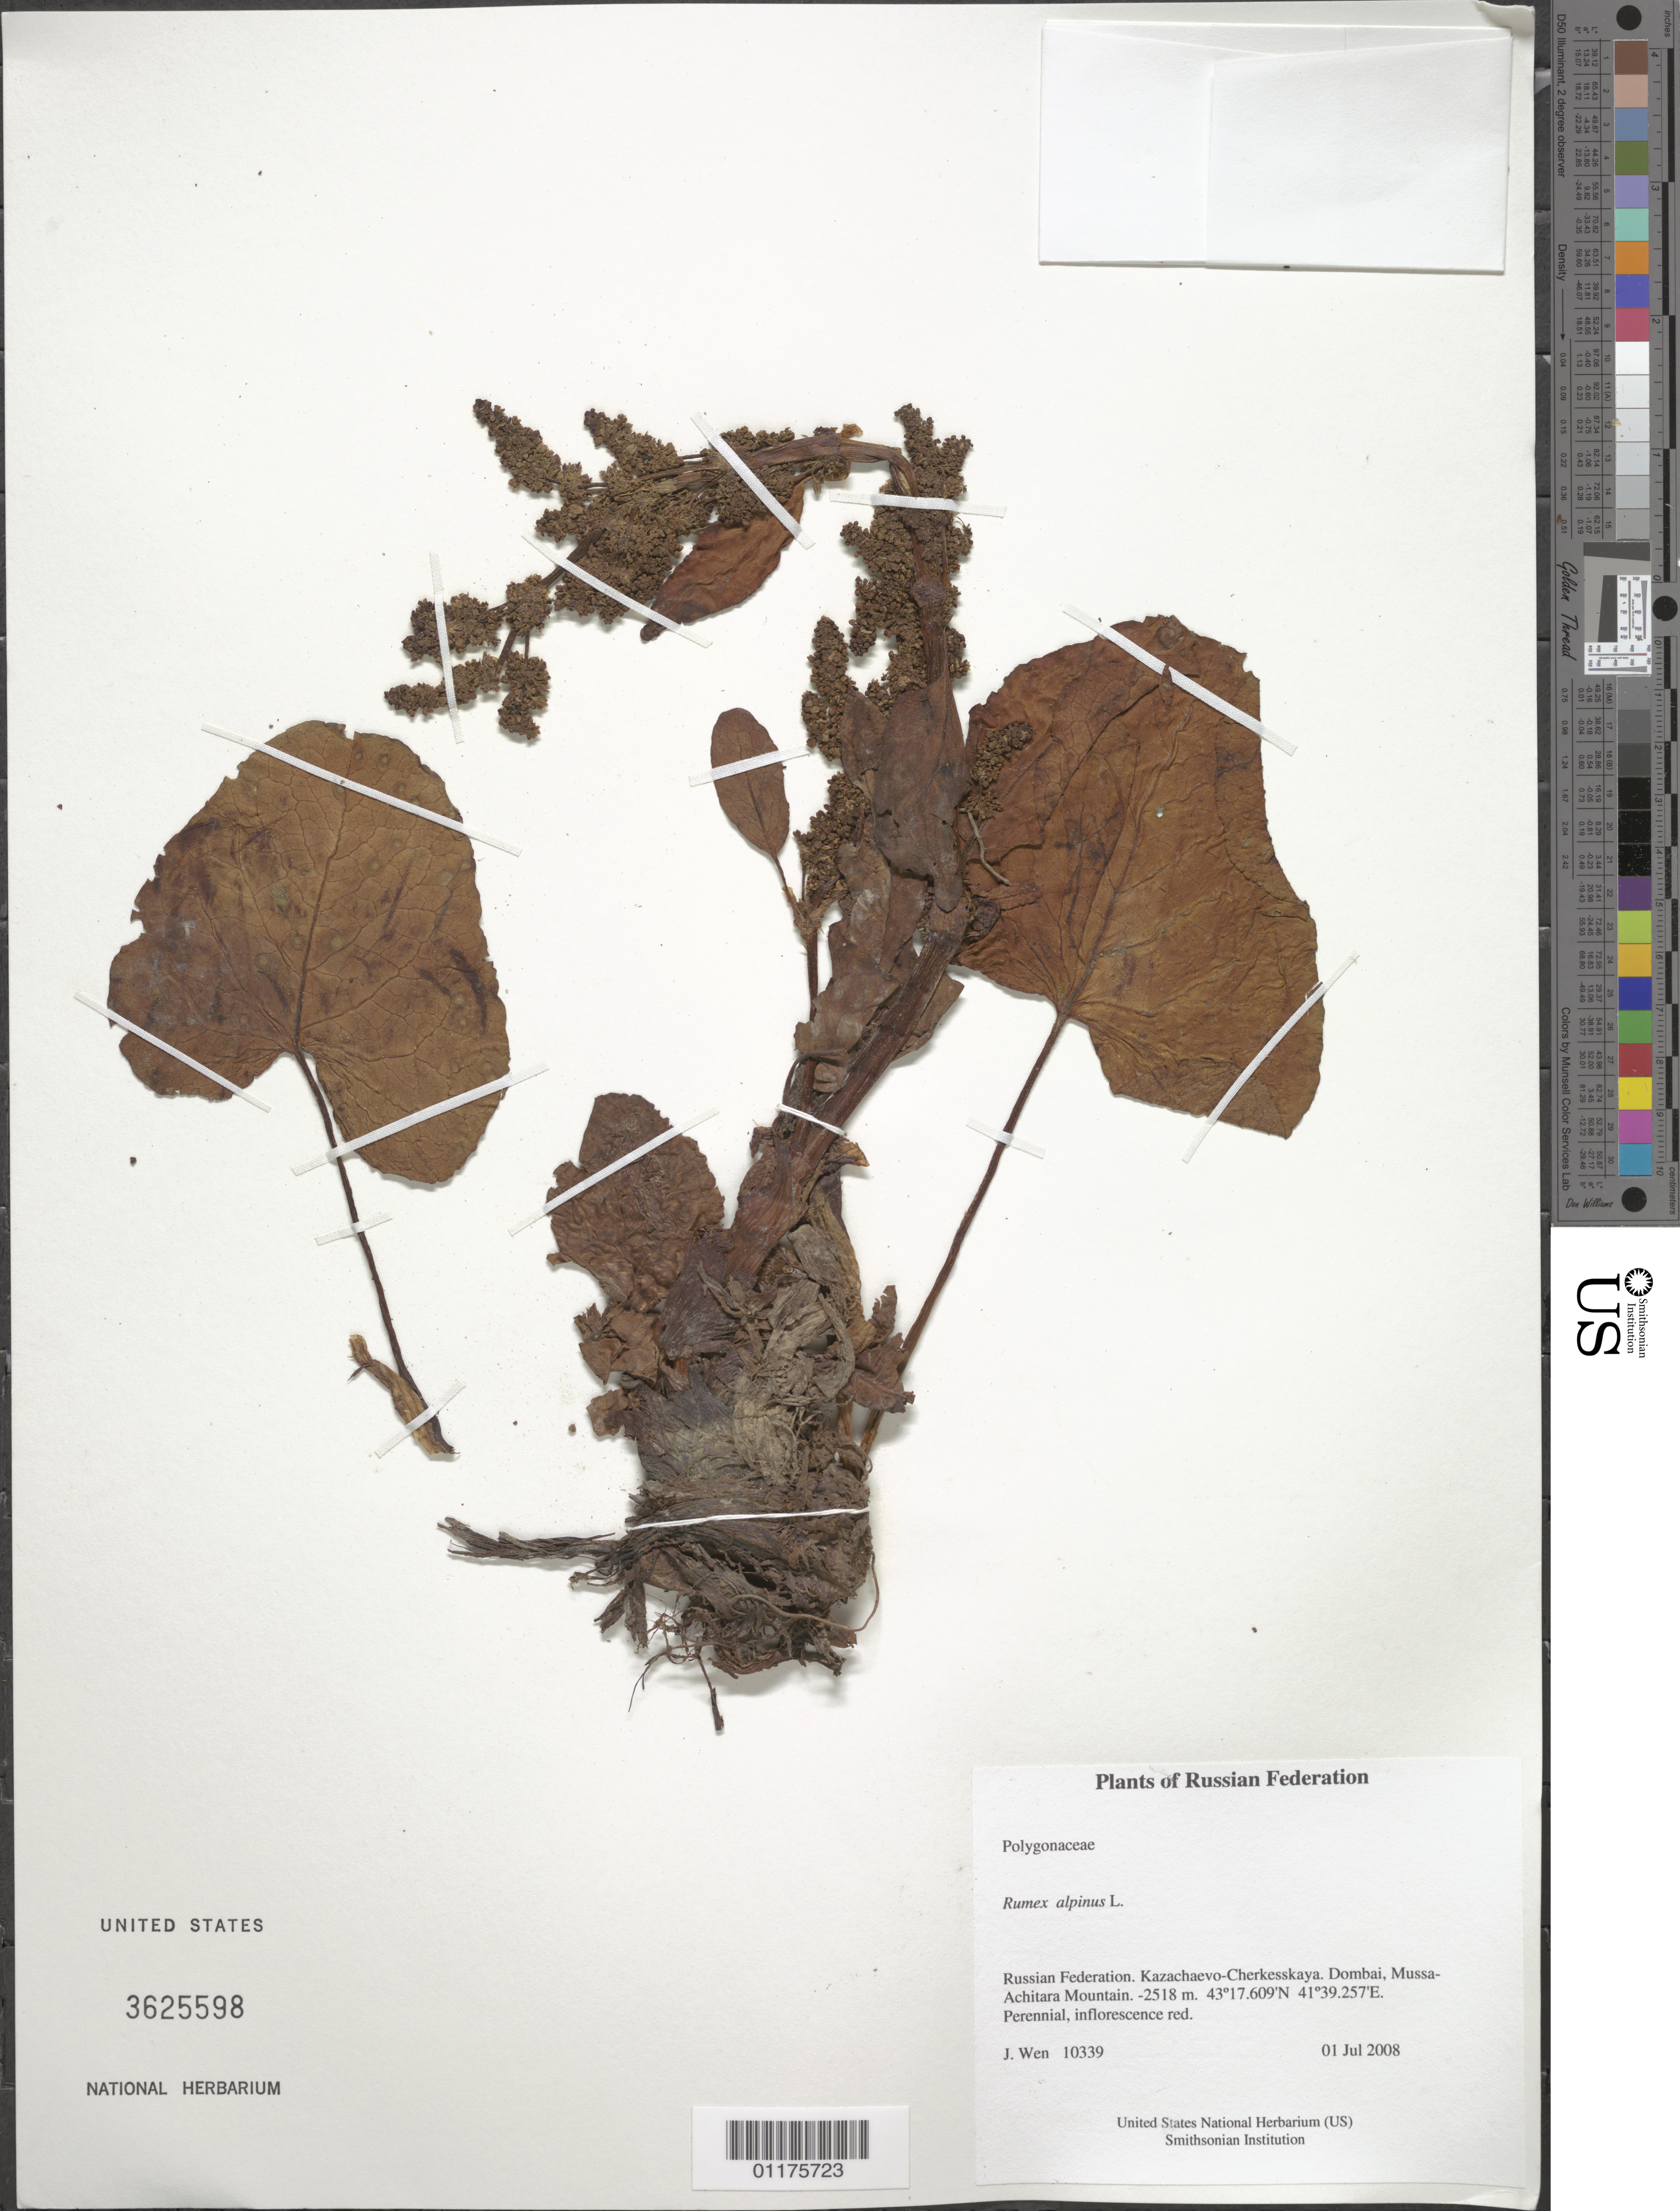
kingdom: Plantae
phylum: Tracheophyta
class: Magnoliopsida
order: Caryophyllales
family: Polygonaceae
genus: Rumex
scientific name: Rumex alpinus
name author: L.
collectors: J. Wen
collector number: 10339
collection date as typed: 01 Jul 2008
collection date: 2008-07-01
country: Russian Federation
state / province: Karachay-Cherkess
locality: Dombai, Mussa-Achitara Mountain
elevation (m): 2518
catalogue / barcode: US 3625598